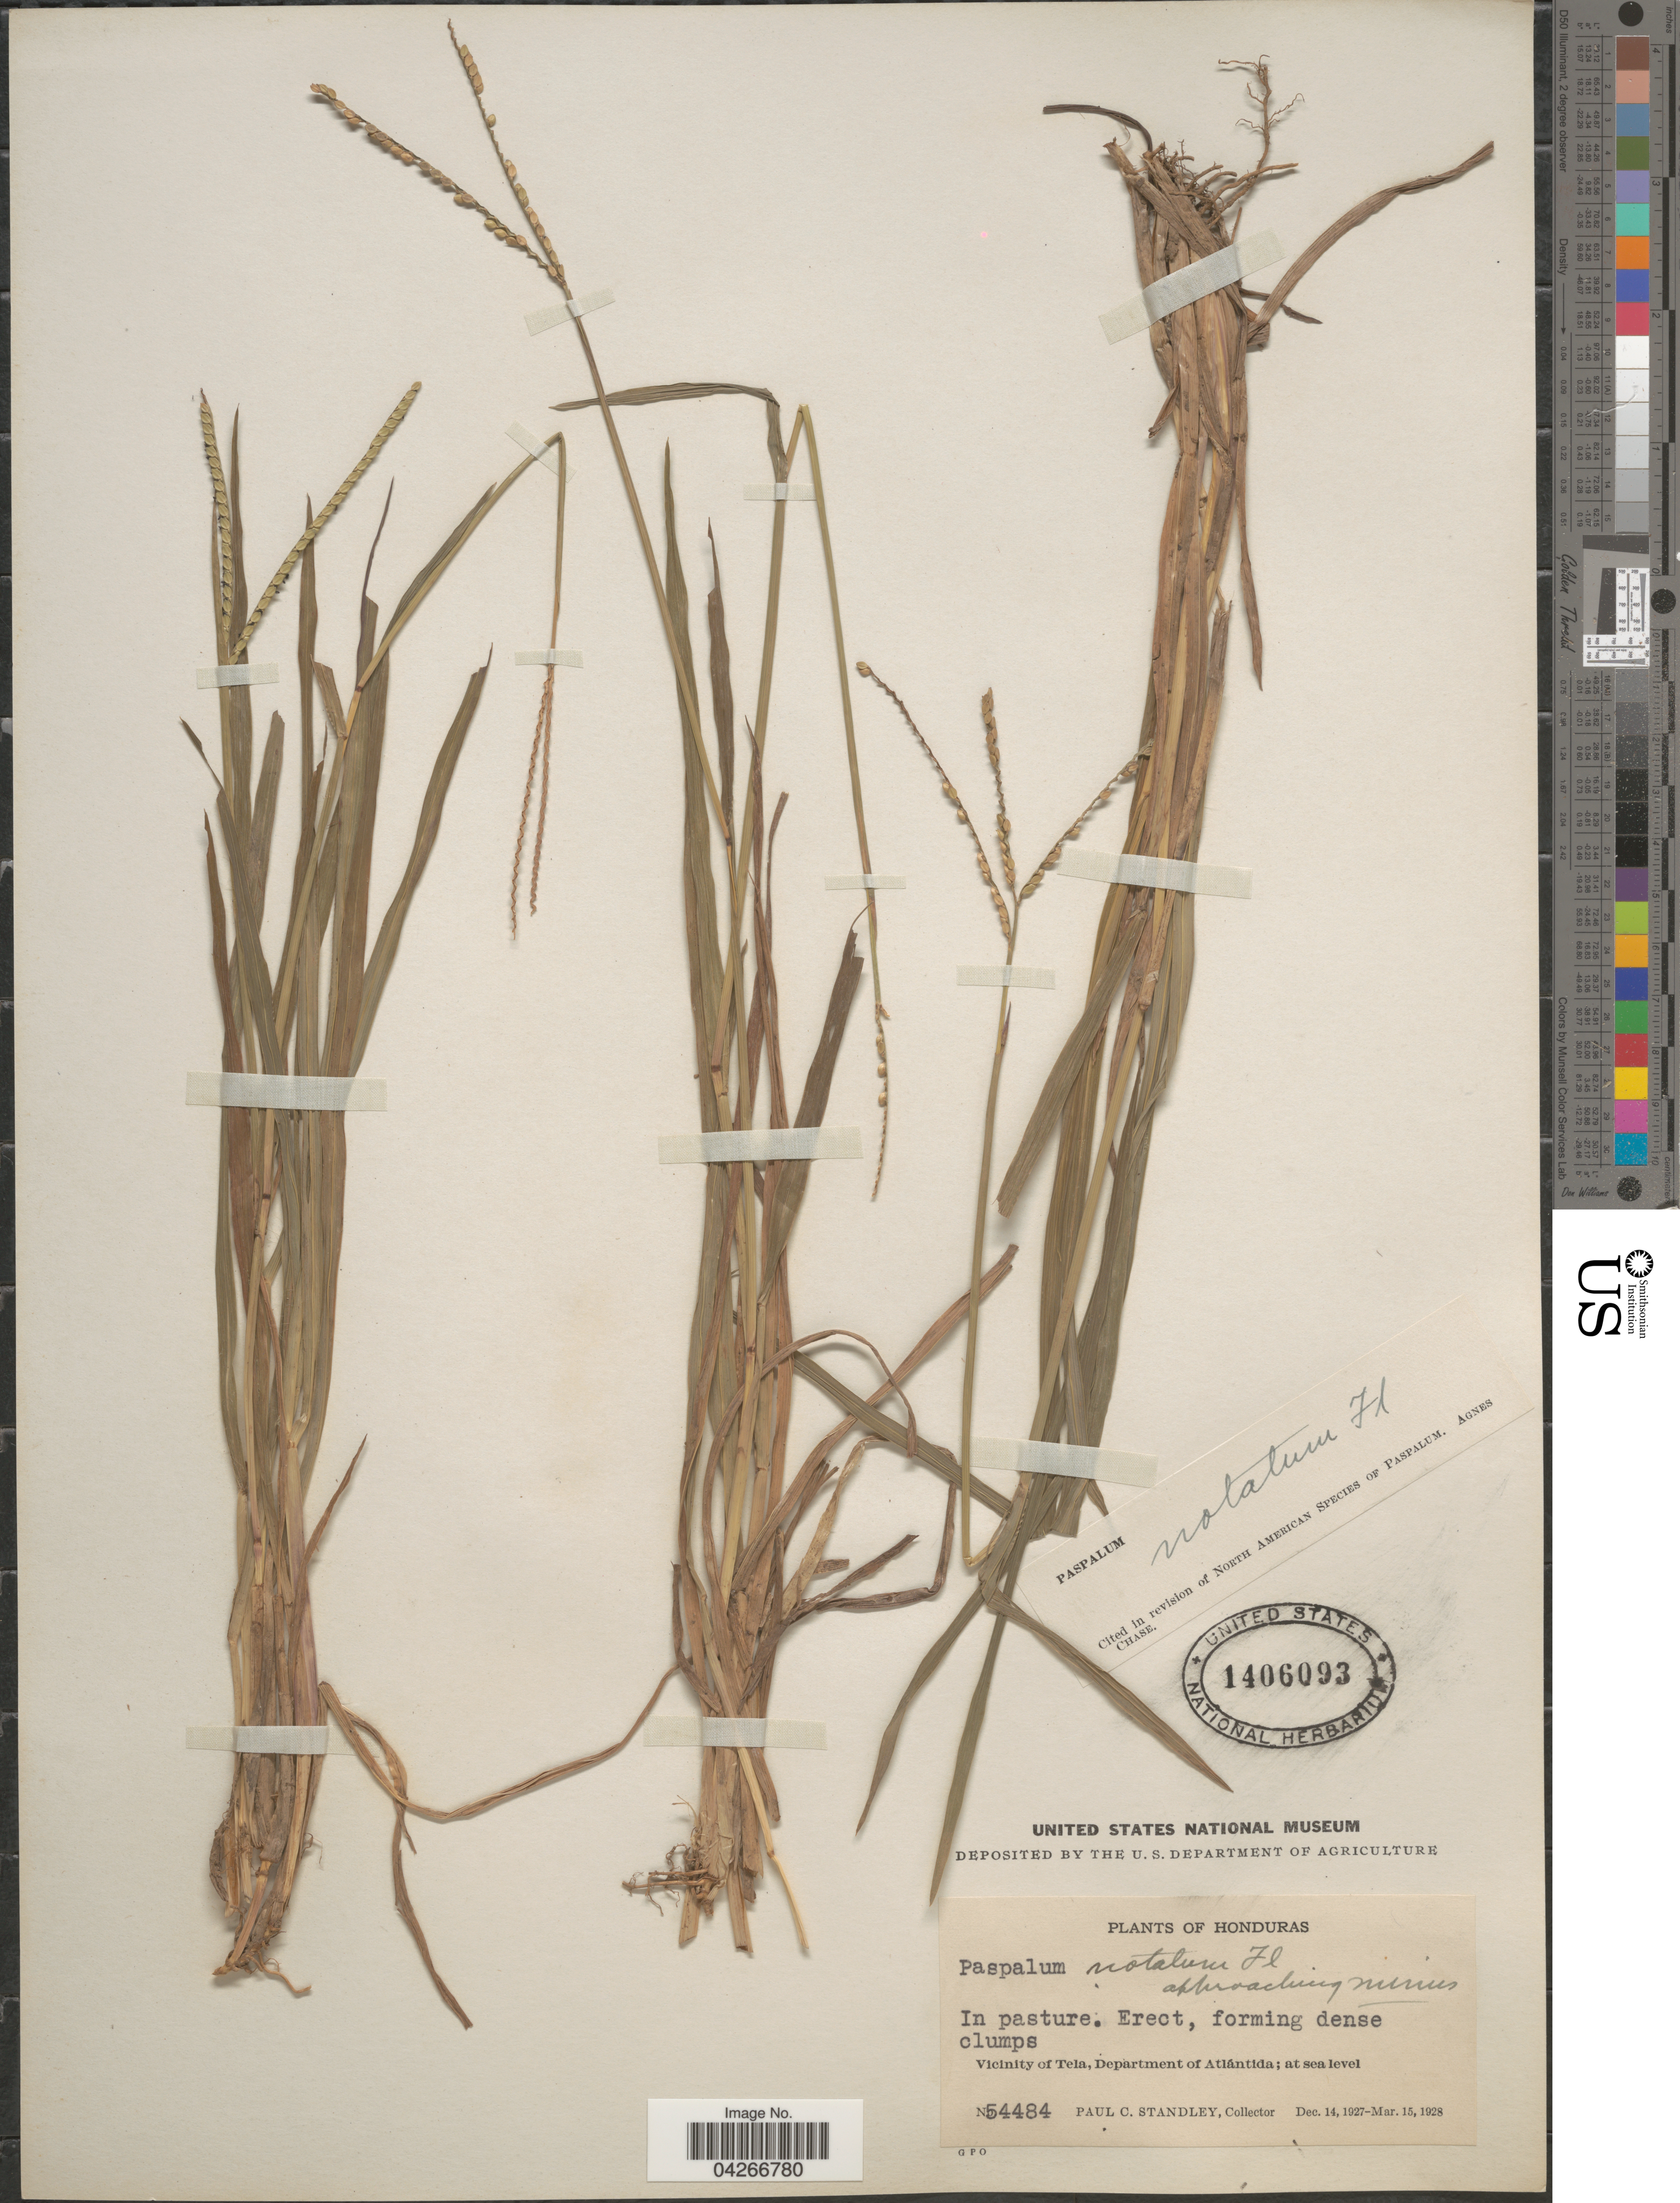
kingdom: Plantae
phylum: Tracheophyta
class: Liliopsida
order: Poales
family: Poaceae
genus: Paspalum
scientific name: Paspalum notatum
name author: Flüggé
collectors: P. C. Standley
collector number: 54484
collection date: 1927-12-14/1928-03-15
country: Honduras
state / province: Atlantida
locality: Vicinity of Tela, Department of Atlántida.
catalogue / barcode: US 1406093